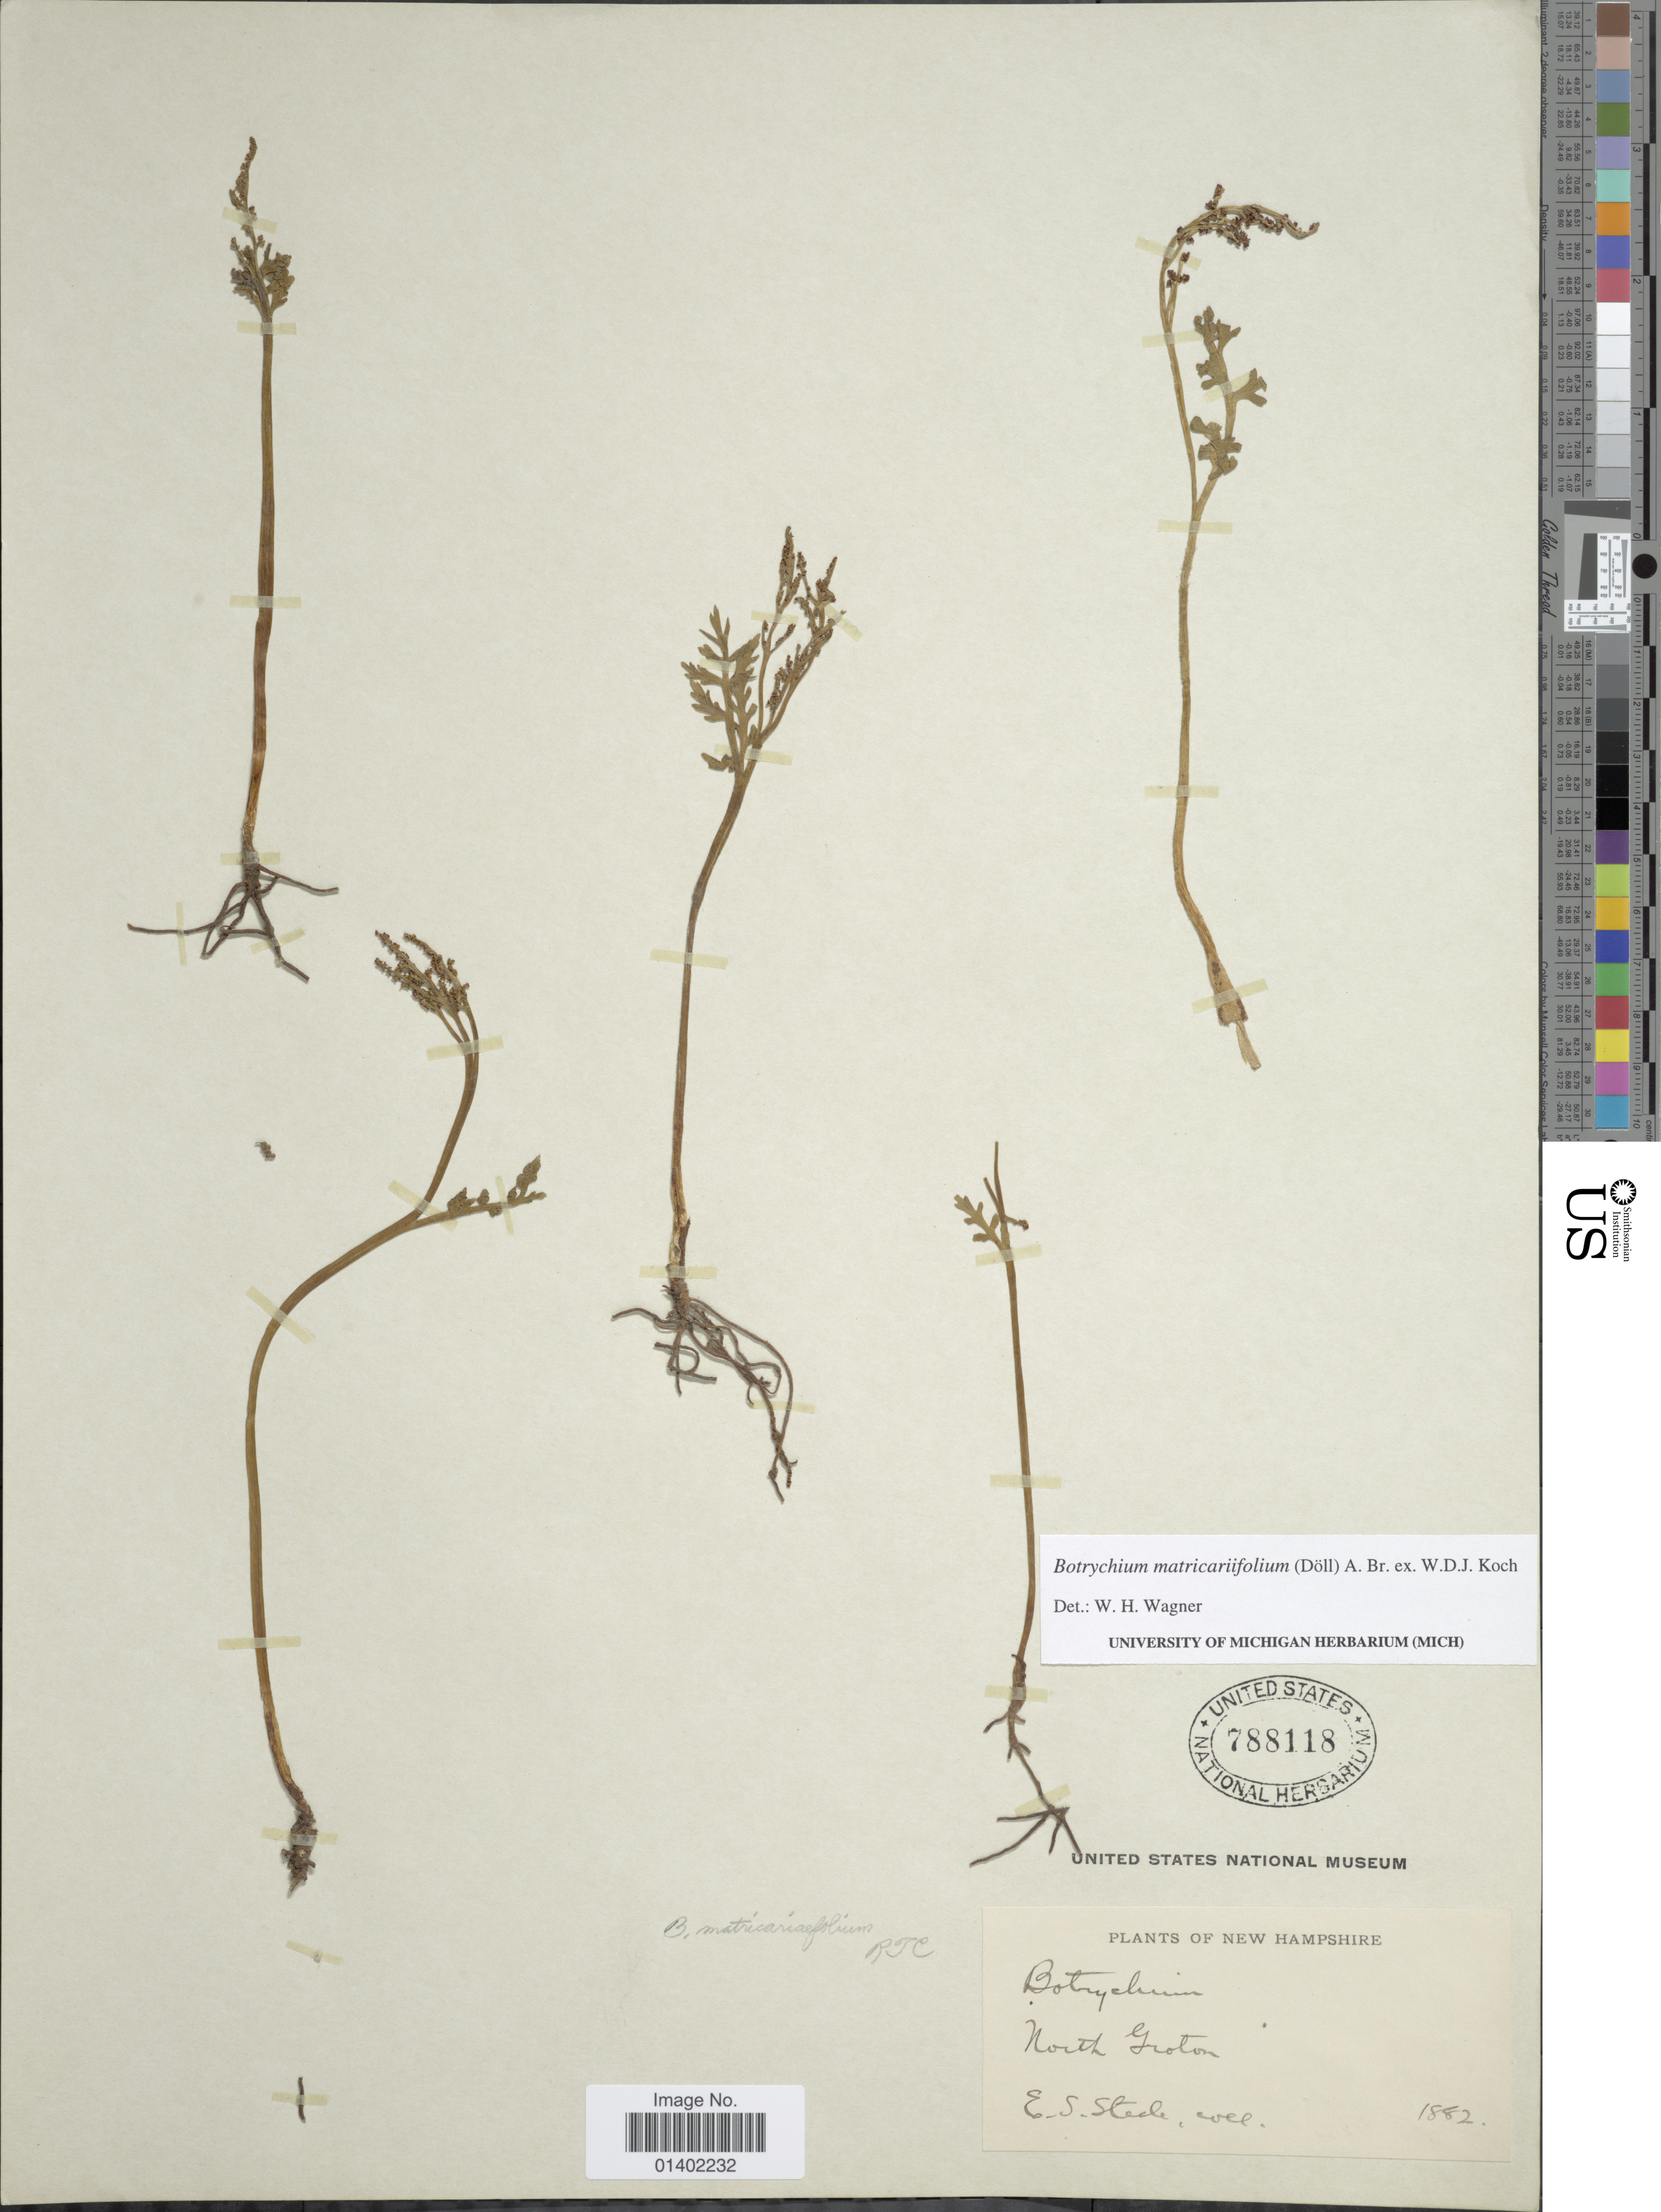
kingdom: Plantae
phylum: Tracheophyta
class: Polypodiopsida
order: Ophioglossales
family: Ophioglossaceae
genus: Botrychium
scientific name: Botrychium matricariifolium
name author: (A. Braun ex Dowell) A. Braun ex Koch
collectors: E. Steele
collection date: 1882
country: United States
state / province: New Hampshire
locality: Plants of New Hampshire, North Groton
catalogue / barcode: US 788118